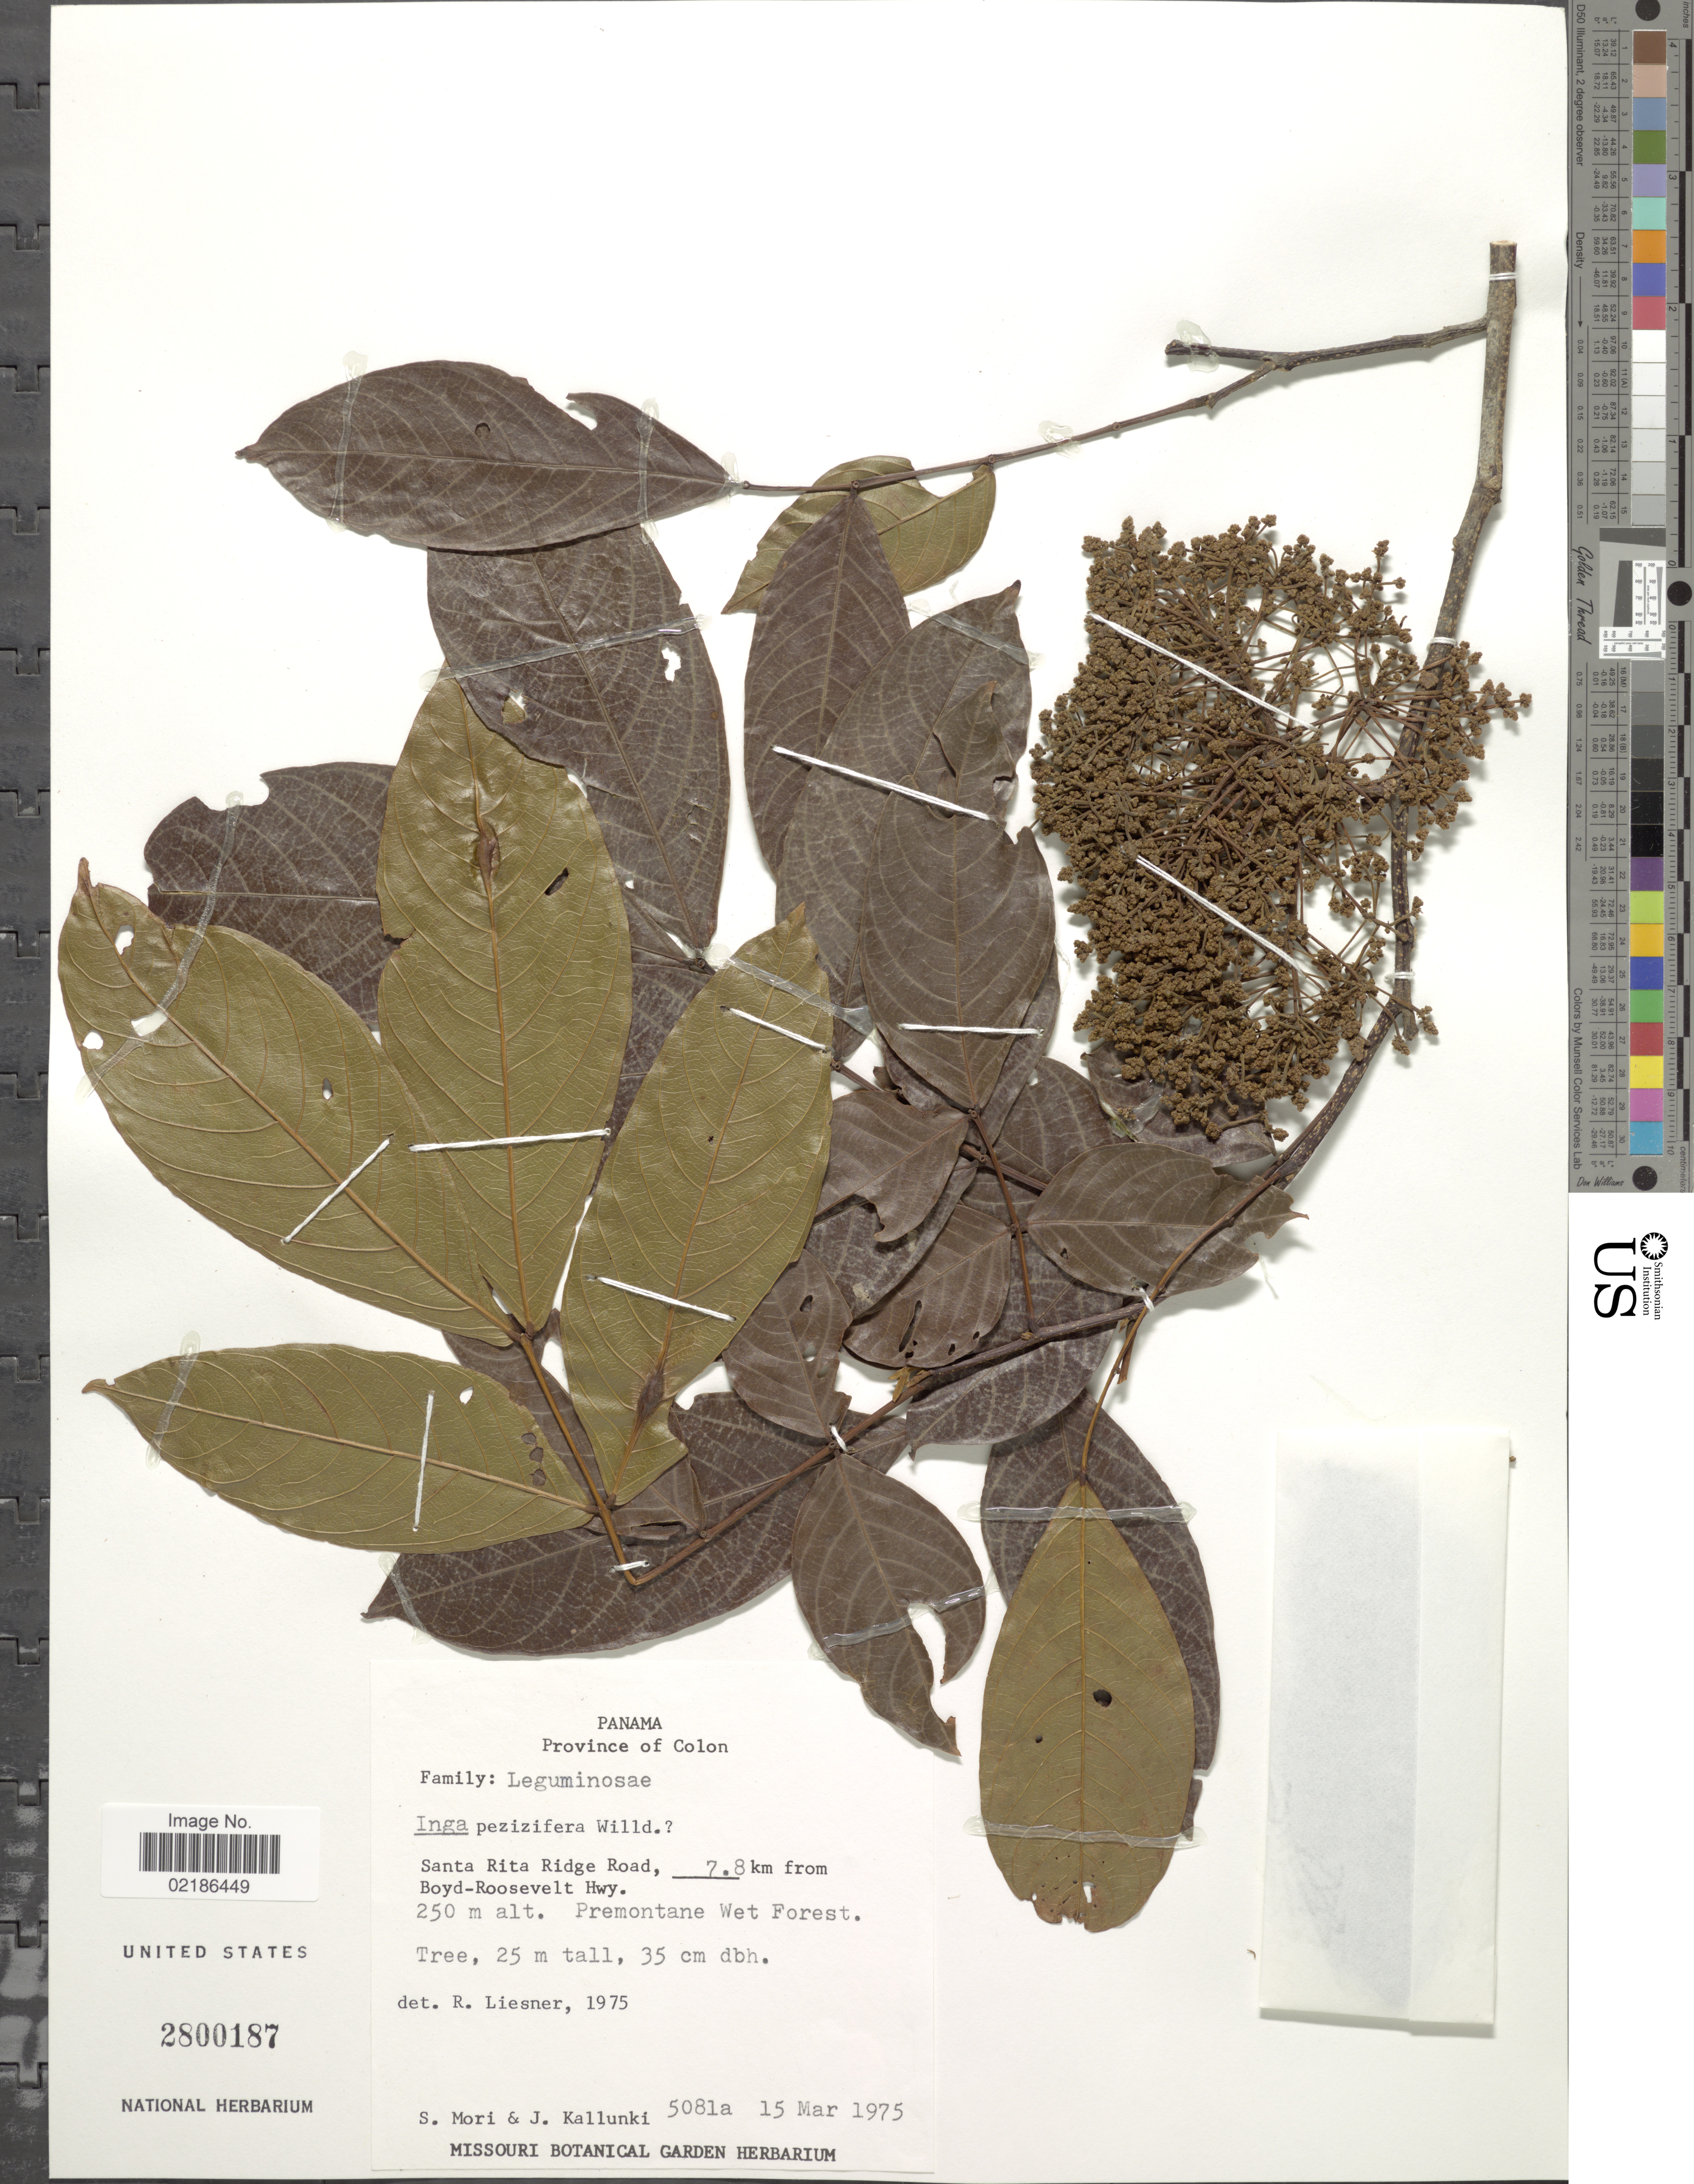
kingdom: Plantae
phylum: Tracheophyta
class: Magnoliopsida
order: Fabales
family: Fabaceae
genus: Inga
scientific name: Inga pezizifera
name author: Benth.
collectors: S. Mori & J. Kallunki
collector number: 5081a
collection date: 1975-03-15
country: Panama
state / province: Colón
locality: Santa Rita Ridge Road, 7.8 km from Boyd-Roosevelt Hwy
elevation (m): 250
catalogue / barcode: US 2800187